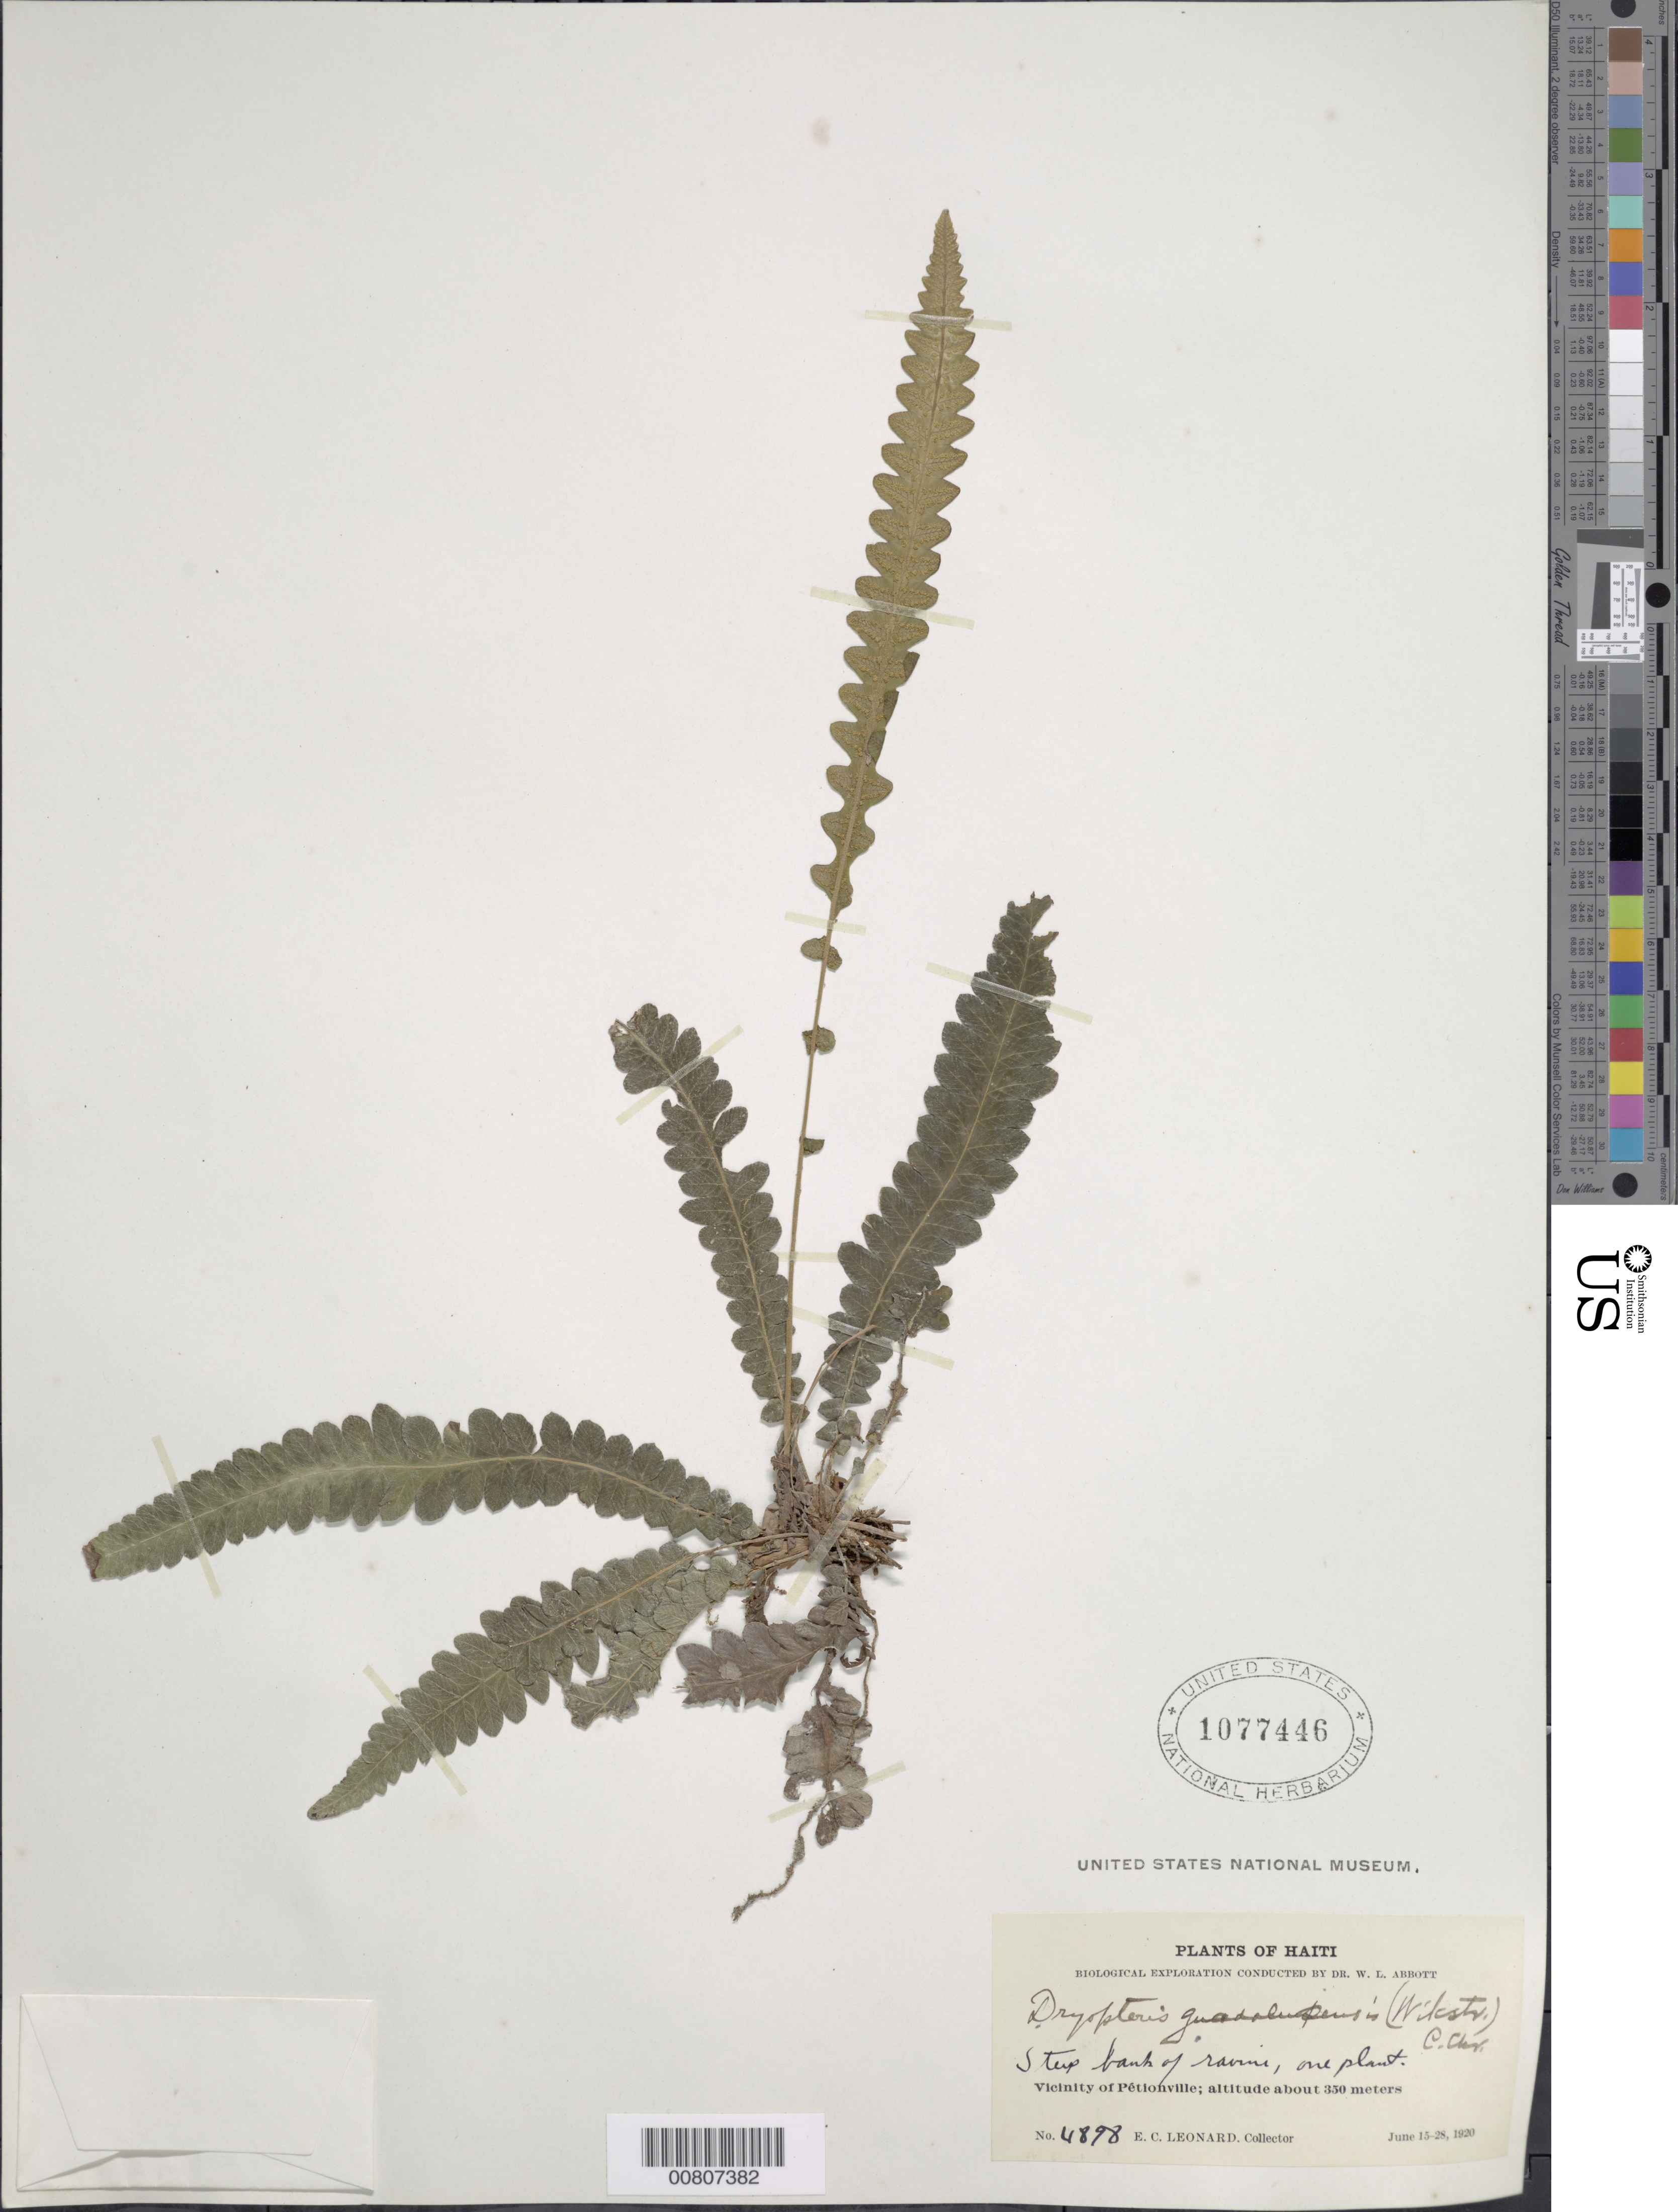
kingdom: Plantae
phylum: Tracheophyta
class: Polypodiopsida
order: Polypodiales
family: Thelypteridaceae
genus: Goniopteris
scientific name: Goniopteris guadelupensis (Wikstr.) comb. nov., ined 2015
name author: (Wikstr.)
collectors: E. C. Leonard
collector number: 4898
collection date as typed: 15 Jun 1920 to 28 Jun 1920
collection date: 1920-06-15/1920-06-28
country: Haiti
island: Hispaniola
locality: Pétionville vicinity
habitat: Steep bank of ravine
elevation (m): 350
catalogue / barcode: US 1077446